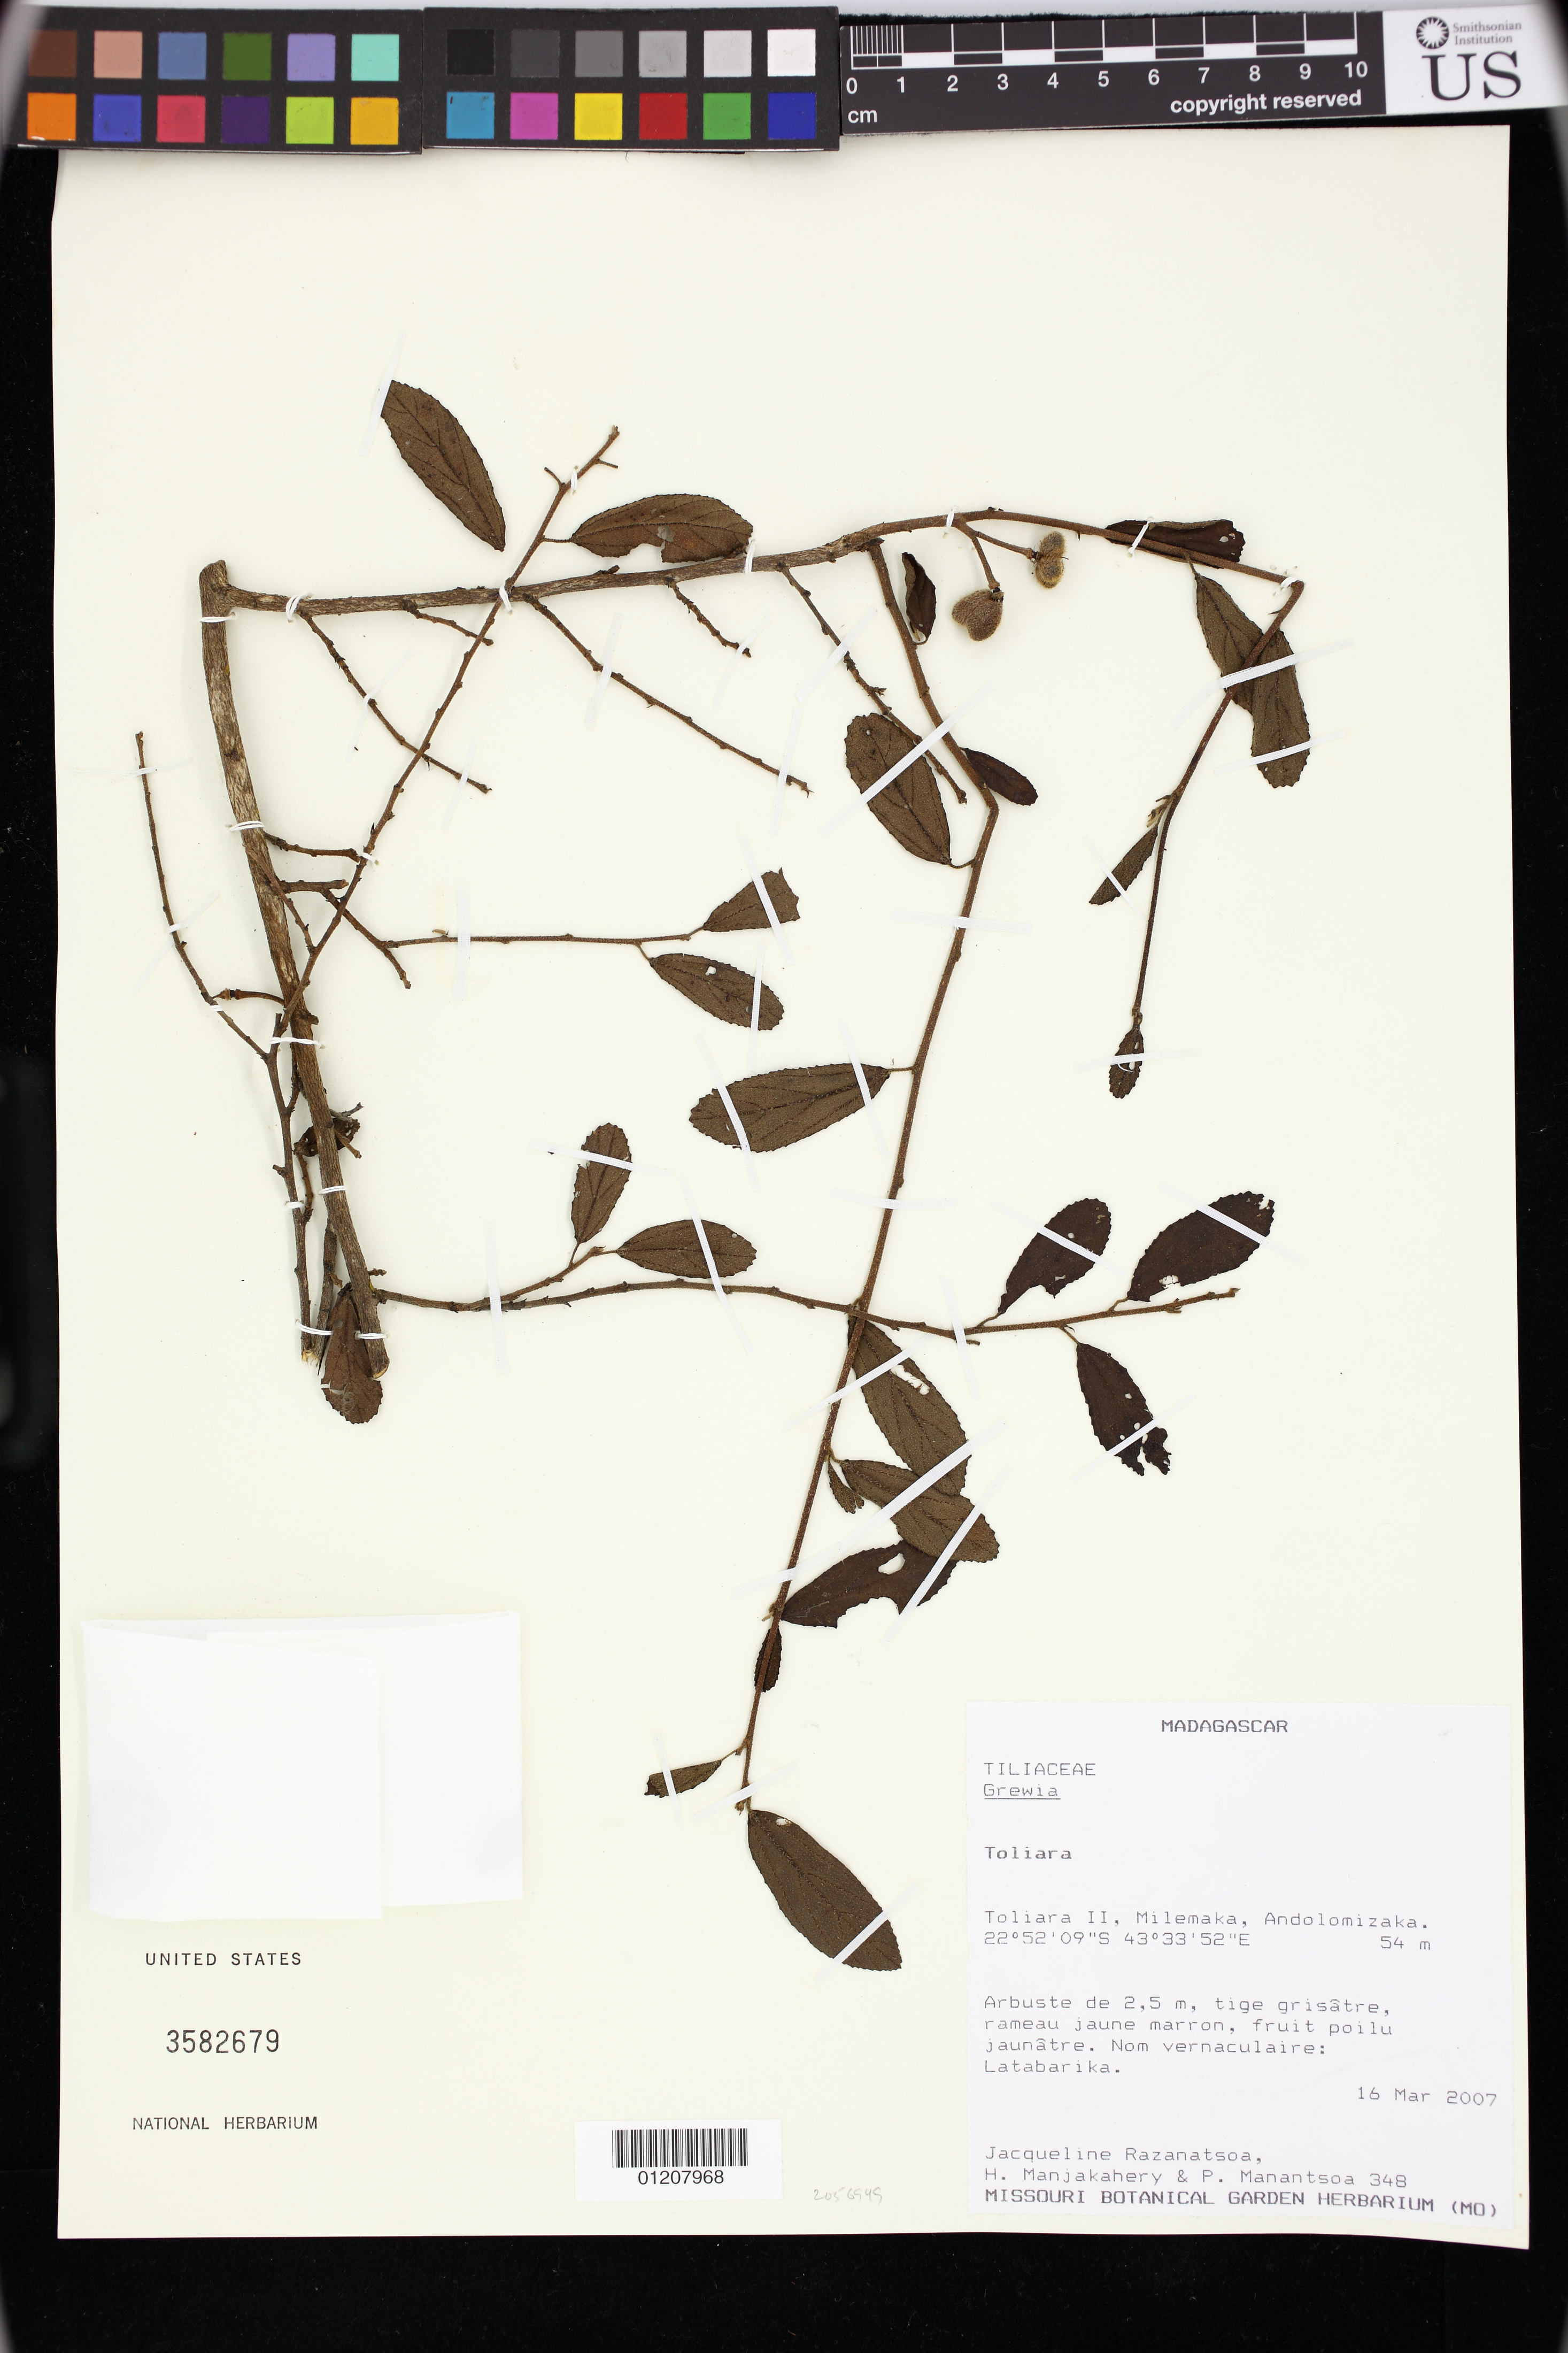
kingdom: Plantae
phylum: Tracheophyta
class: Magnoliopsida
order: Malvales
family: Malvaceae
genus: Grewia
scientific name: Grewia douliotii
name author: R. Vig.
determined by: Jourdain-Fievet, L.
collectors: J. Razanatsoa, H. N. Manjakahery & H. Manantsoa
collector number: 348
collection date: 2007-03-16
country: Madagascar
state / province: Atsimo-Andrefana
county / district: Toliara II District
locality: Toliara II, Milemaka, Andolomizaka.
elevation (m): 54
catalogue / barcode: US 3582679